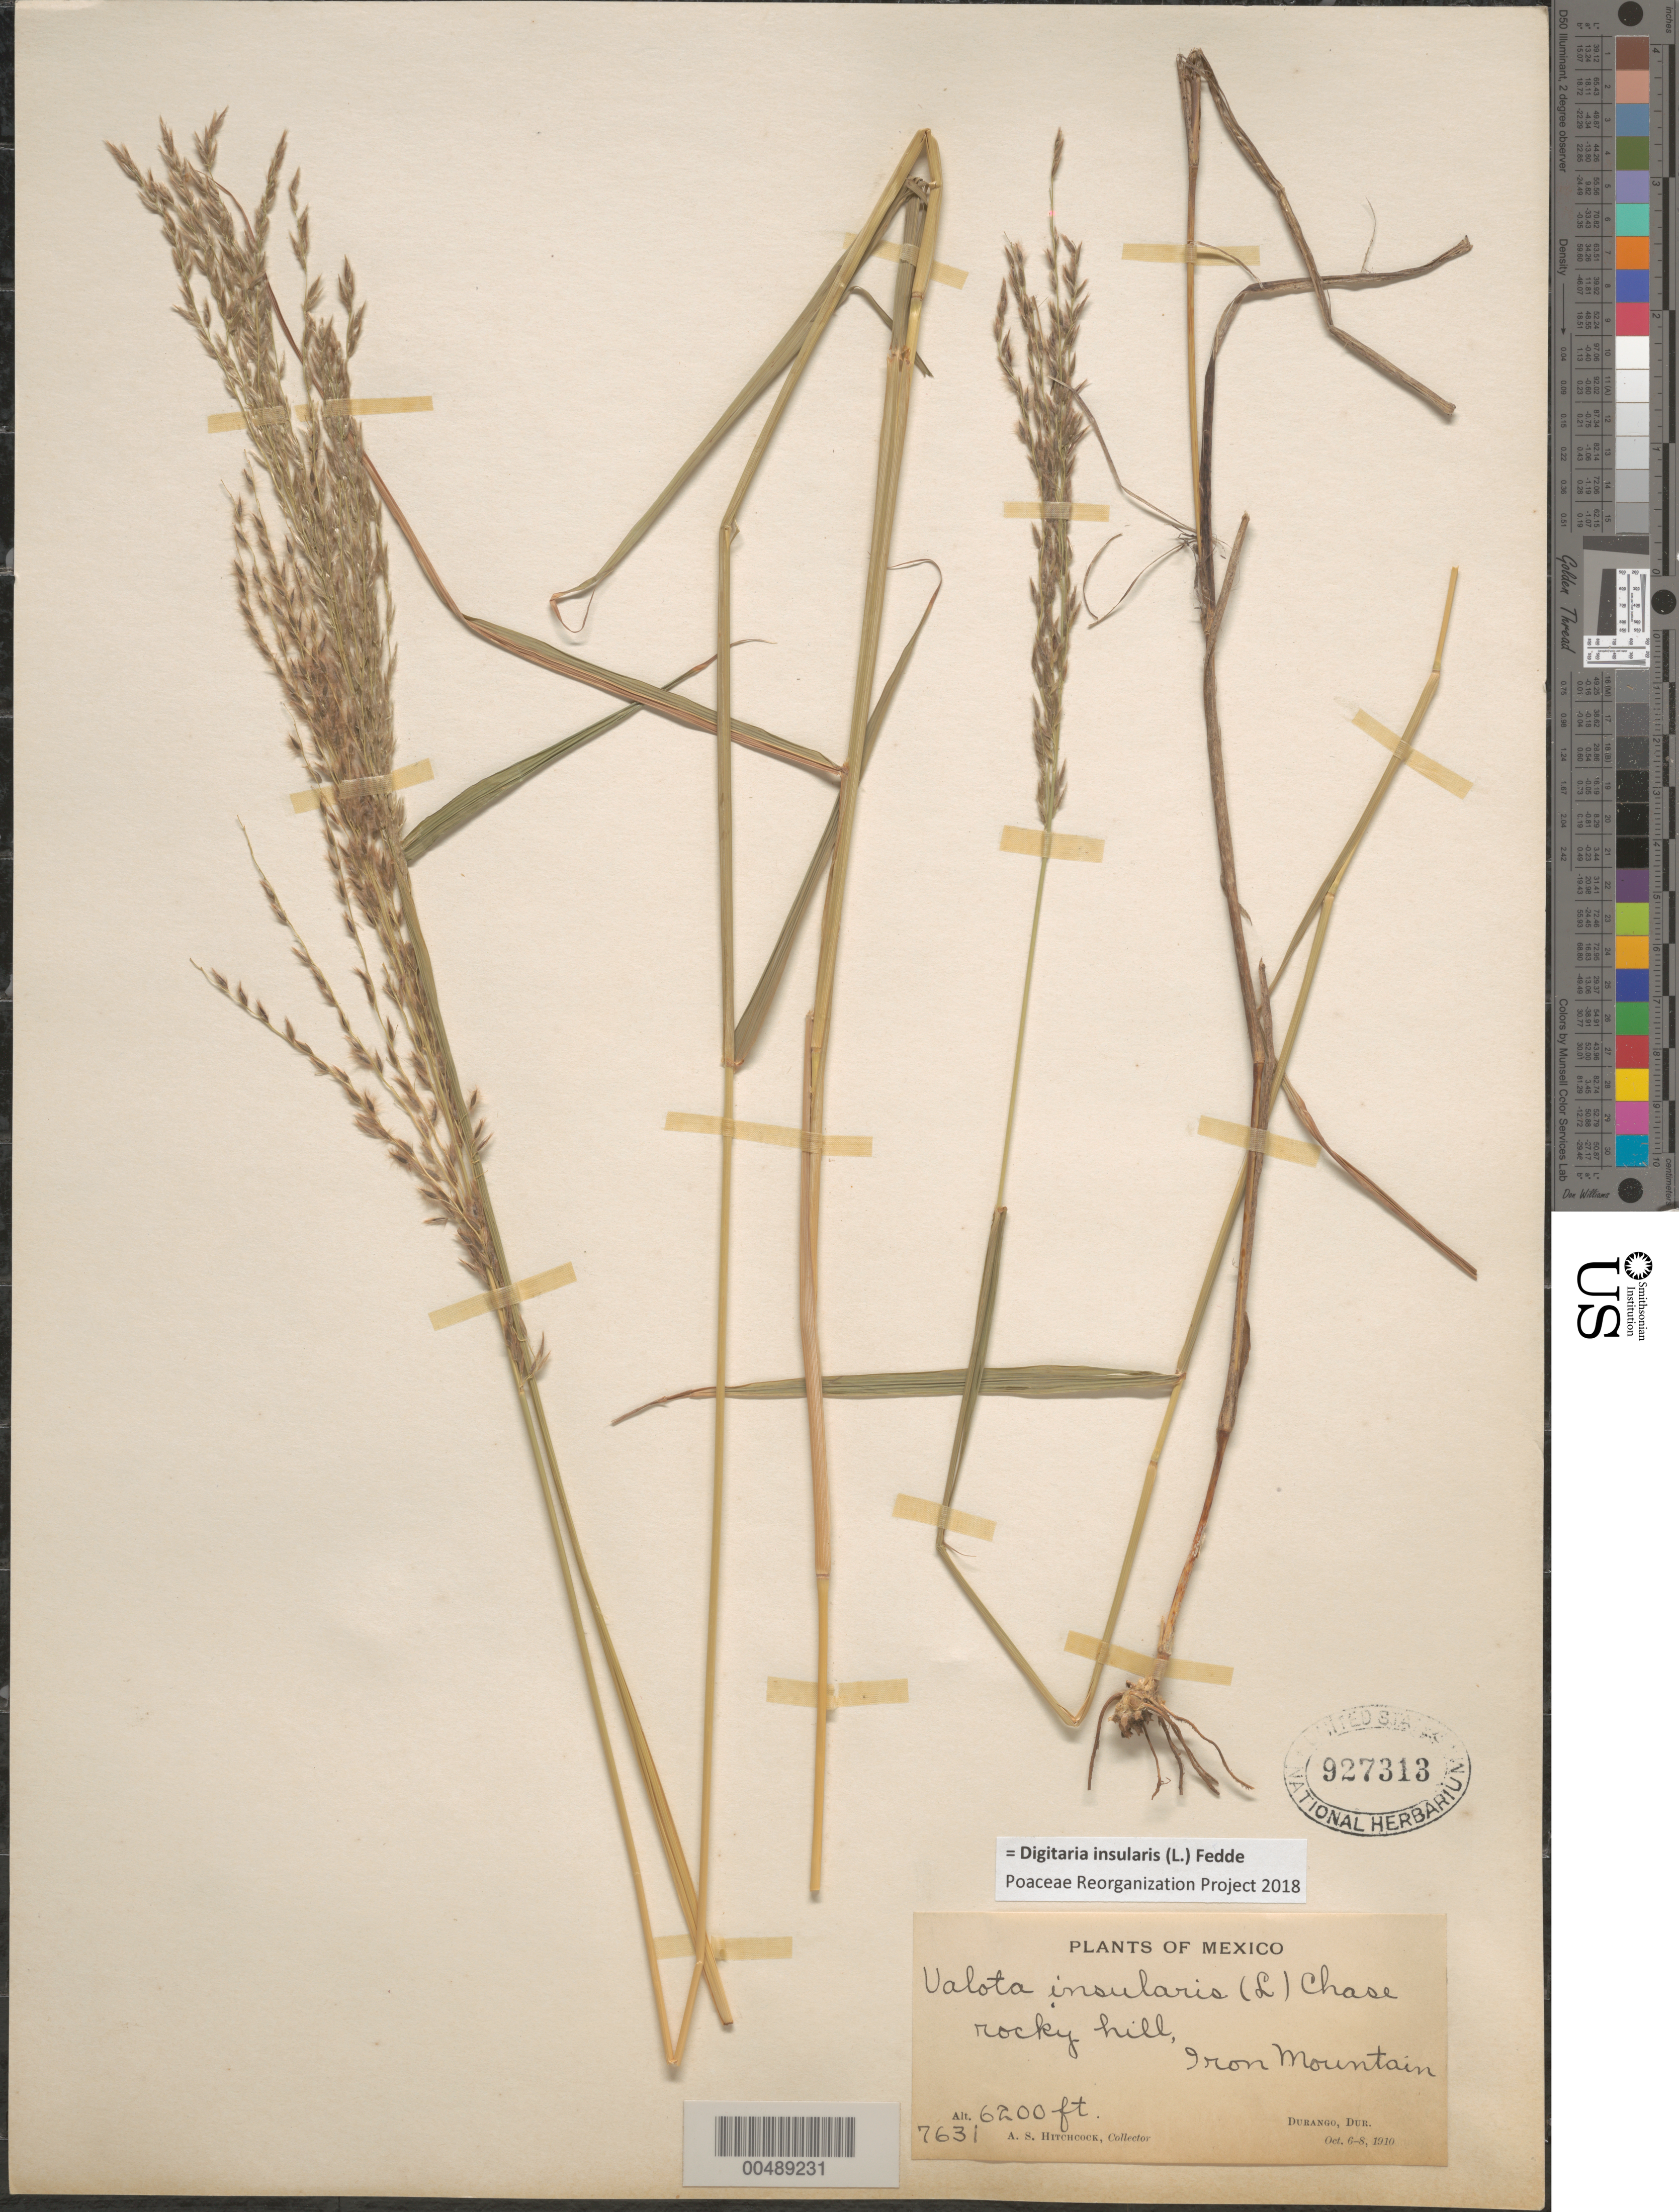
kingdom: Plantae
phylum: Tracheophyta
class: Liliopsida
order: Poales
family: Poaceae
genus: Digitaria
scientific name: Digitaria insularis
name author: (L.) Fedde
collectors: A. S. Hitchcock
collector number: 7631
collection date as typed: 6 Oct 1910 to 8 Oct 1910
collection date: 1910-10-06/1910-10-08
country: Mexico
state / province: Durango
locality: Durango, Iron Mt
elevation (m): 1890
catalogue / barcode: US 927313